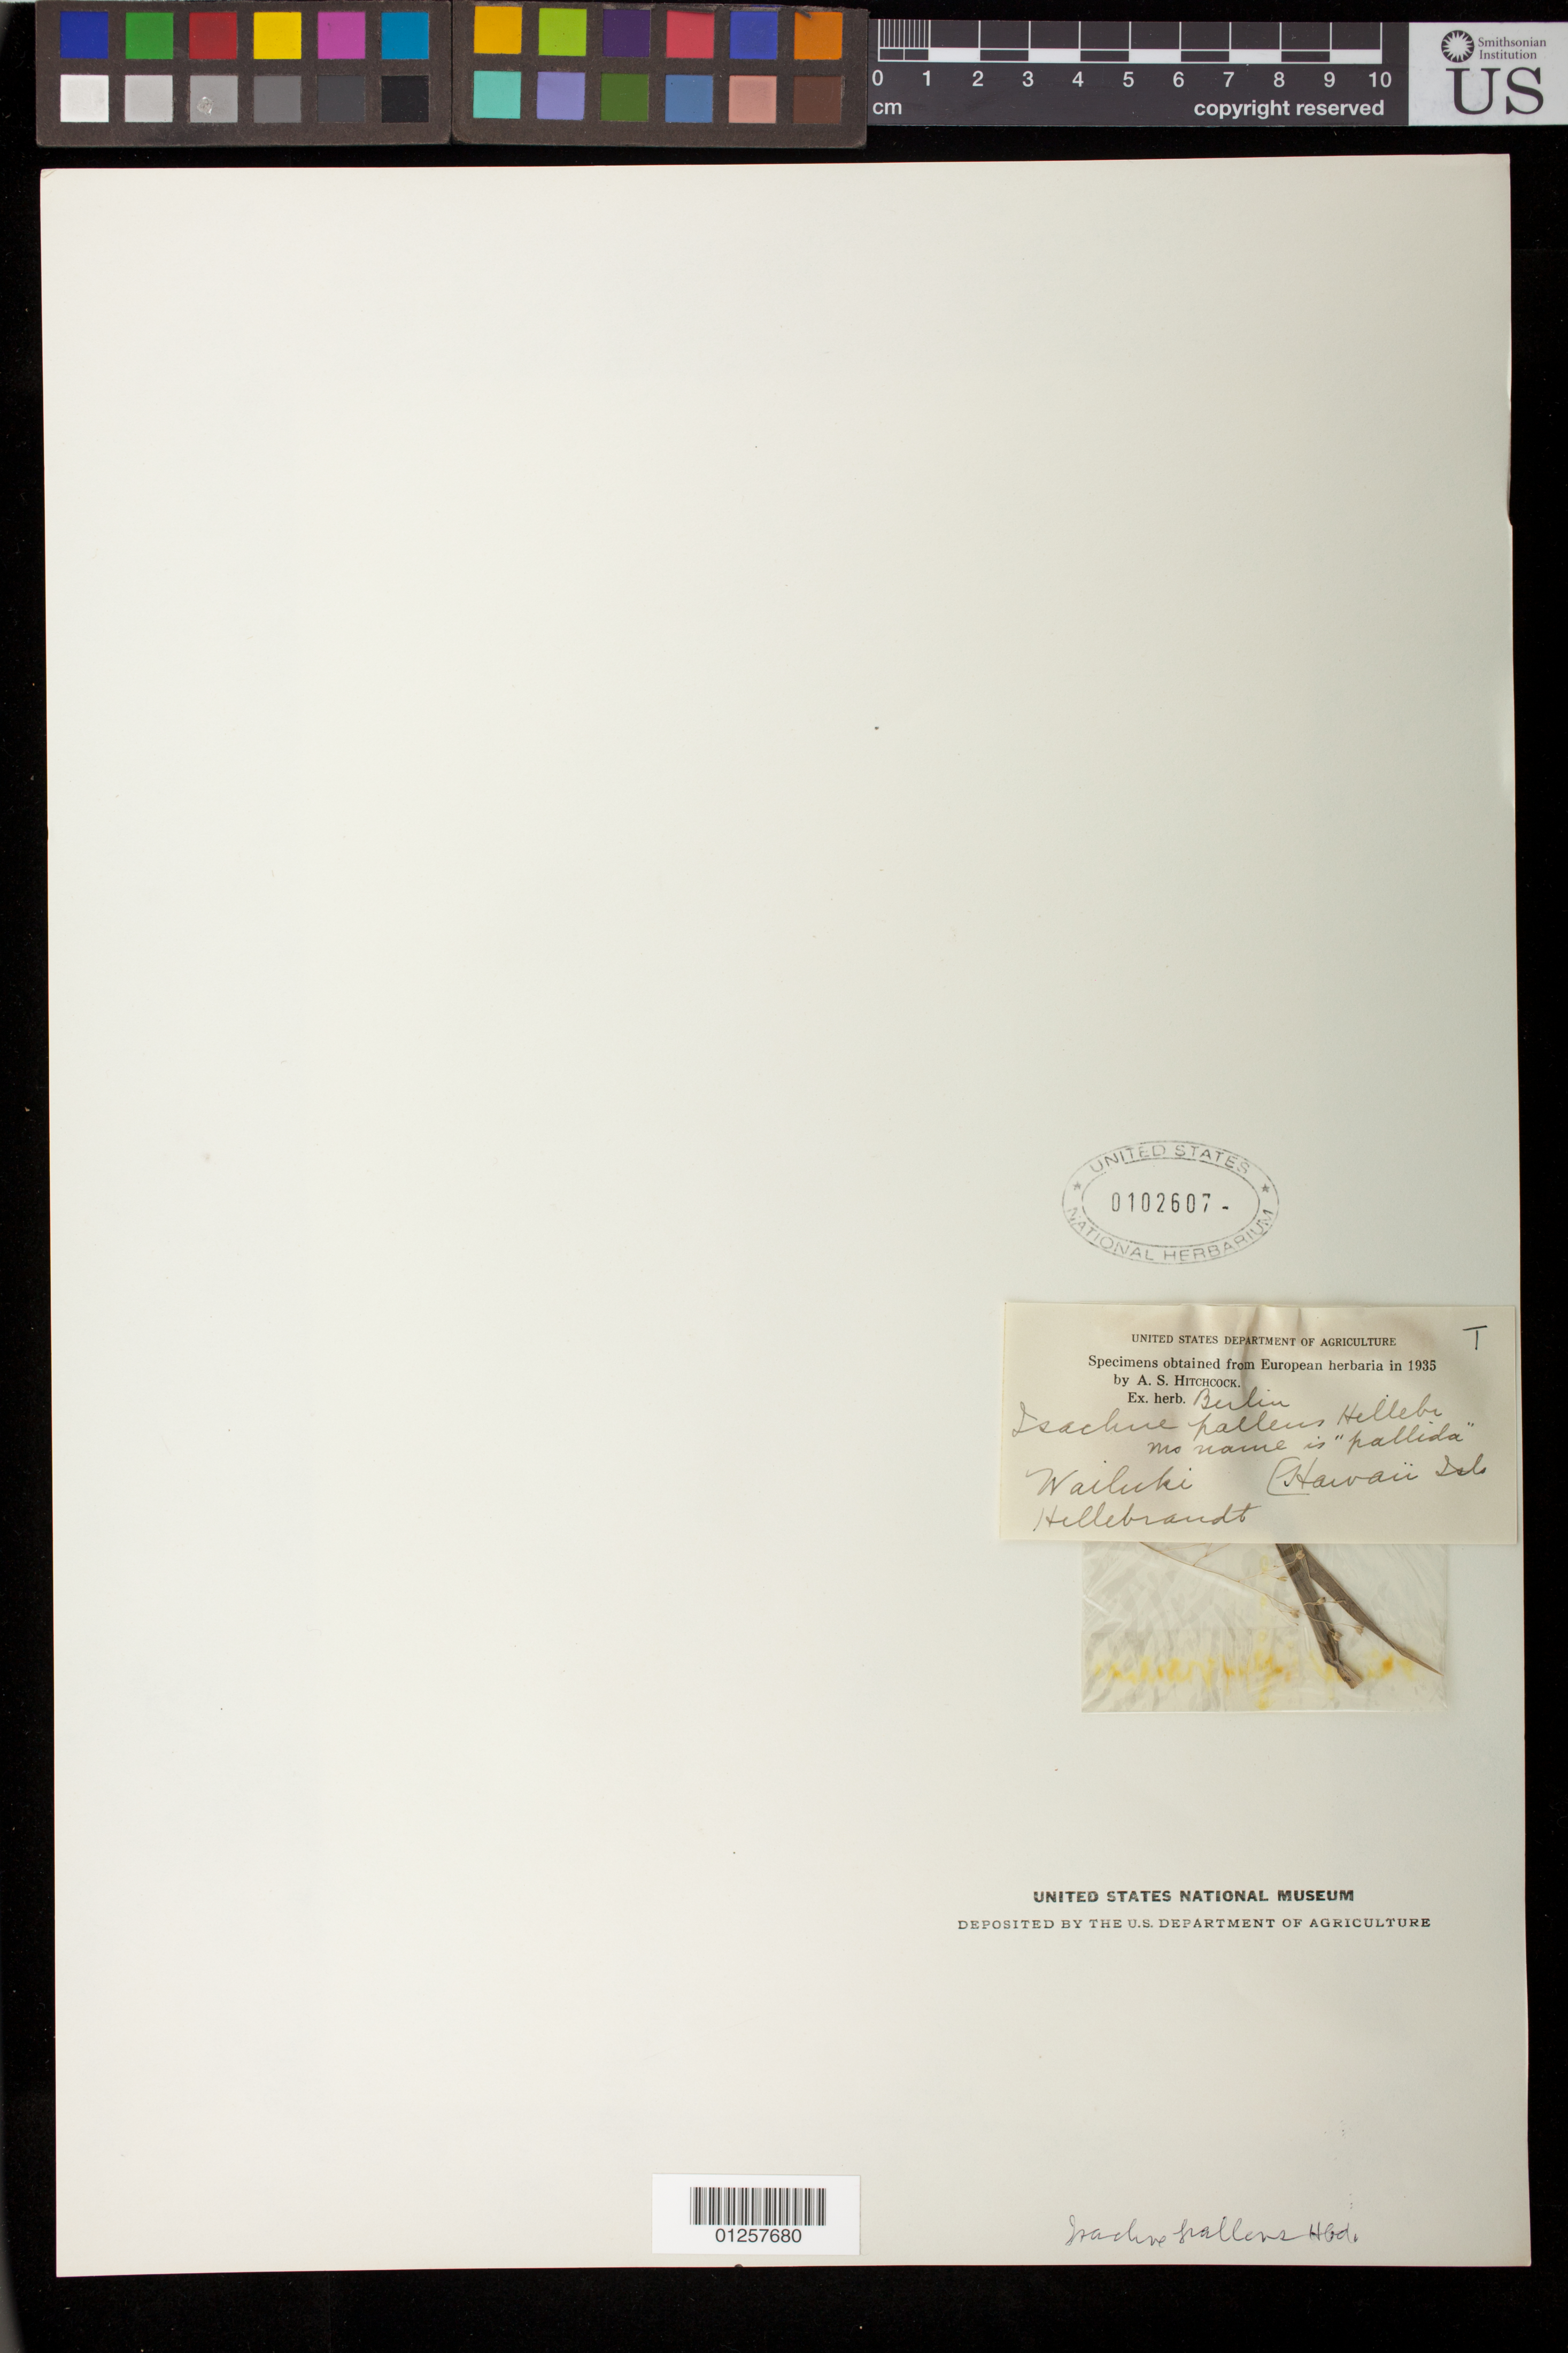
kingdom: Plantae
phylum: Tracheophyta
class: Liliopsida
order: Poales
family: Poaceae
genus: Isachne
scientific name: Isachne pallens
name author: Hillebr.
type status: Type Collection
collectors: W. Hillebrand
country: United States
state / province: Hawaii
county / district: Honolulu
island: Oahu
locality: Waikiki.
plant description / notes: Fragmentary material of type specimen ex herb Berlin.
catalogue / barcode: US 102607